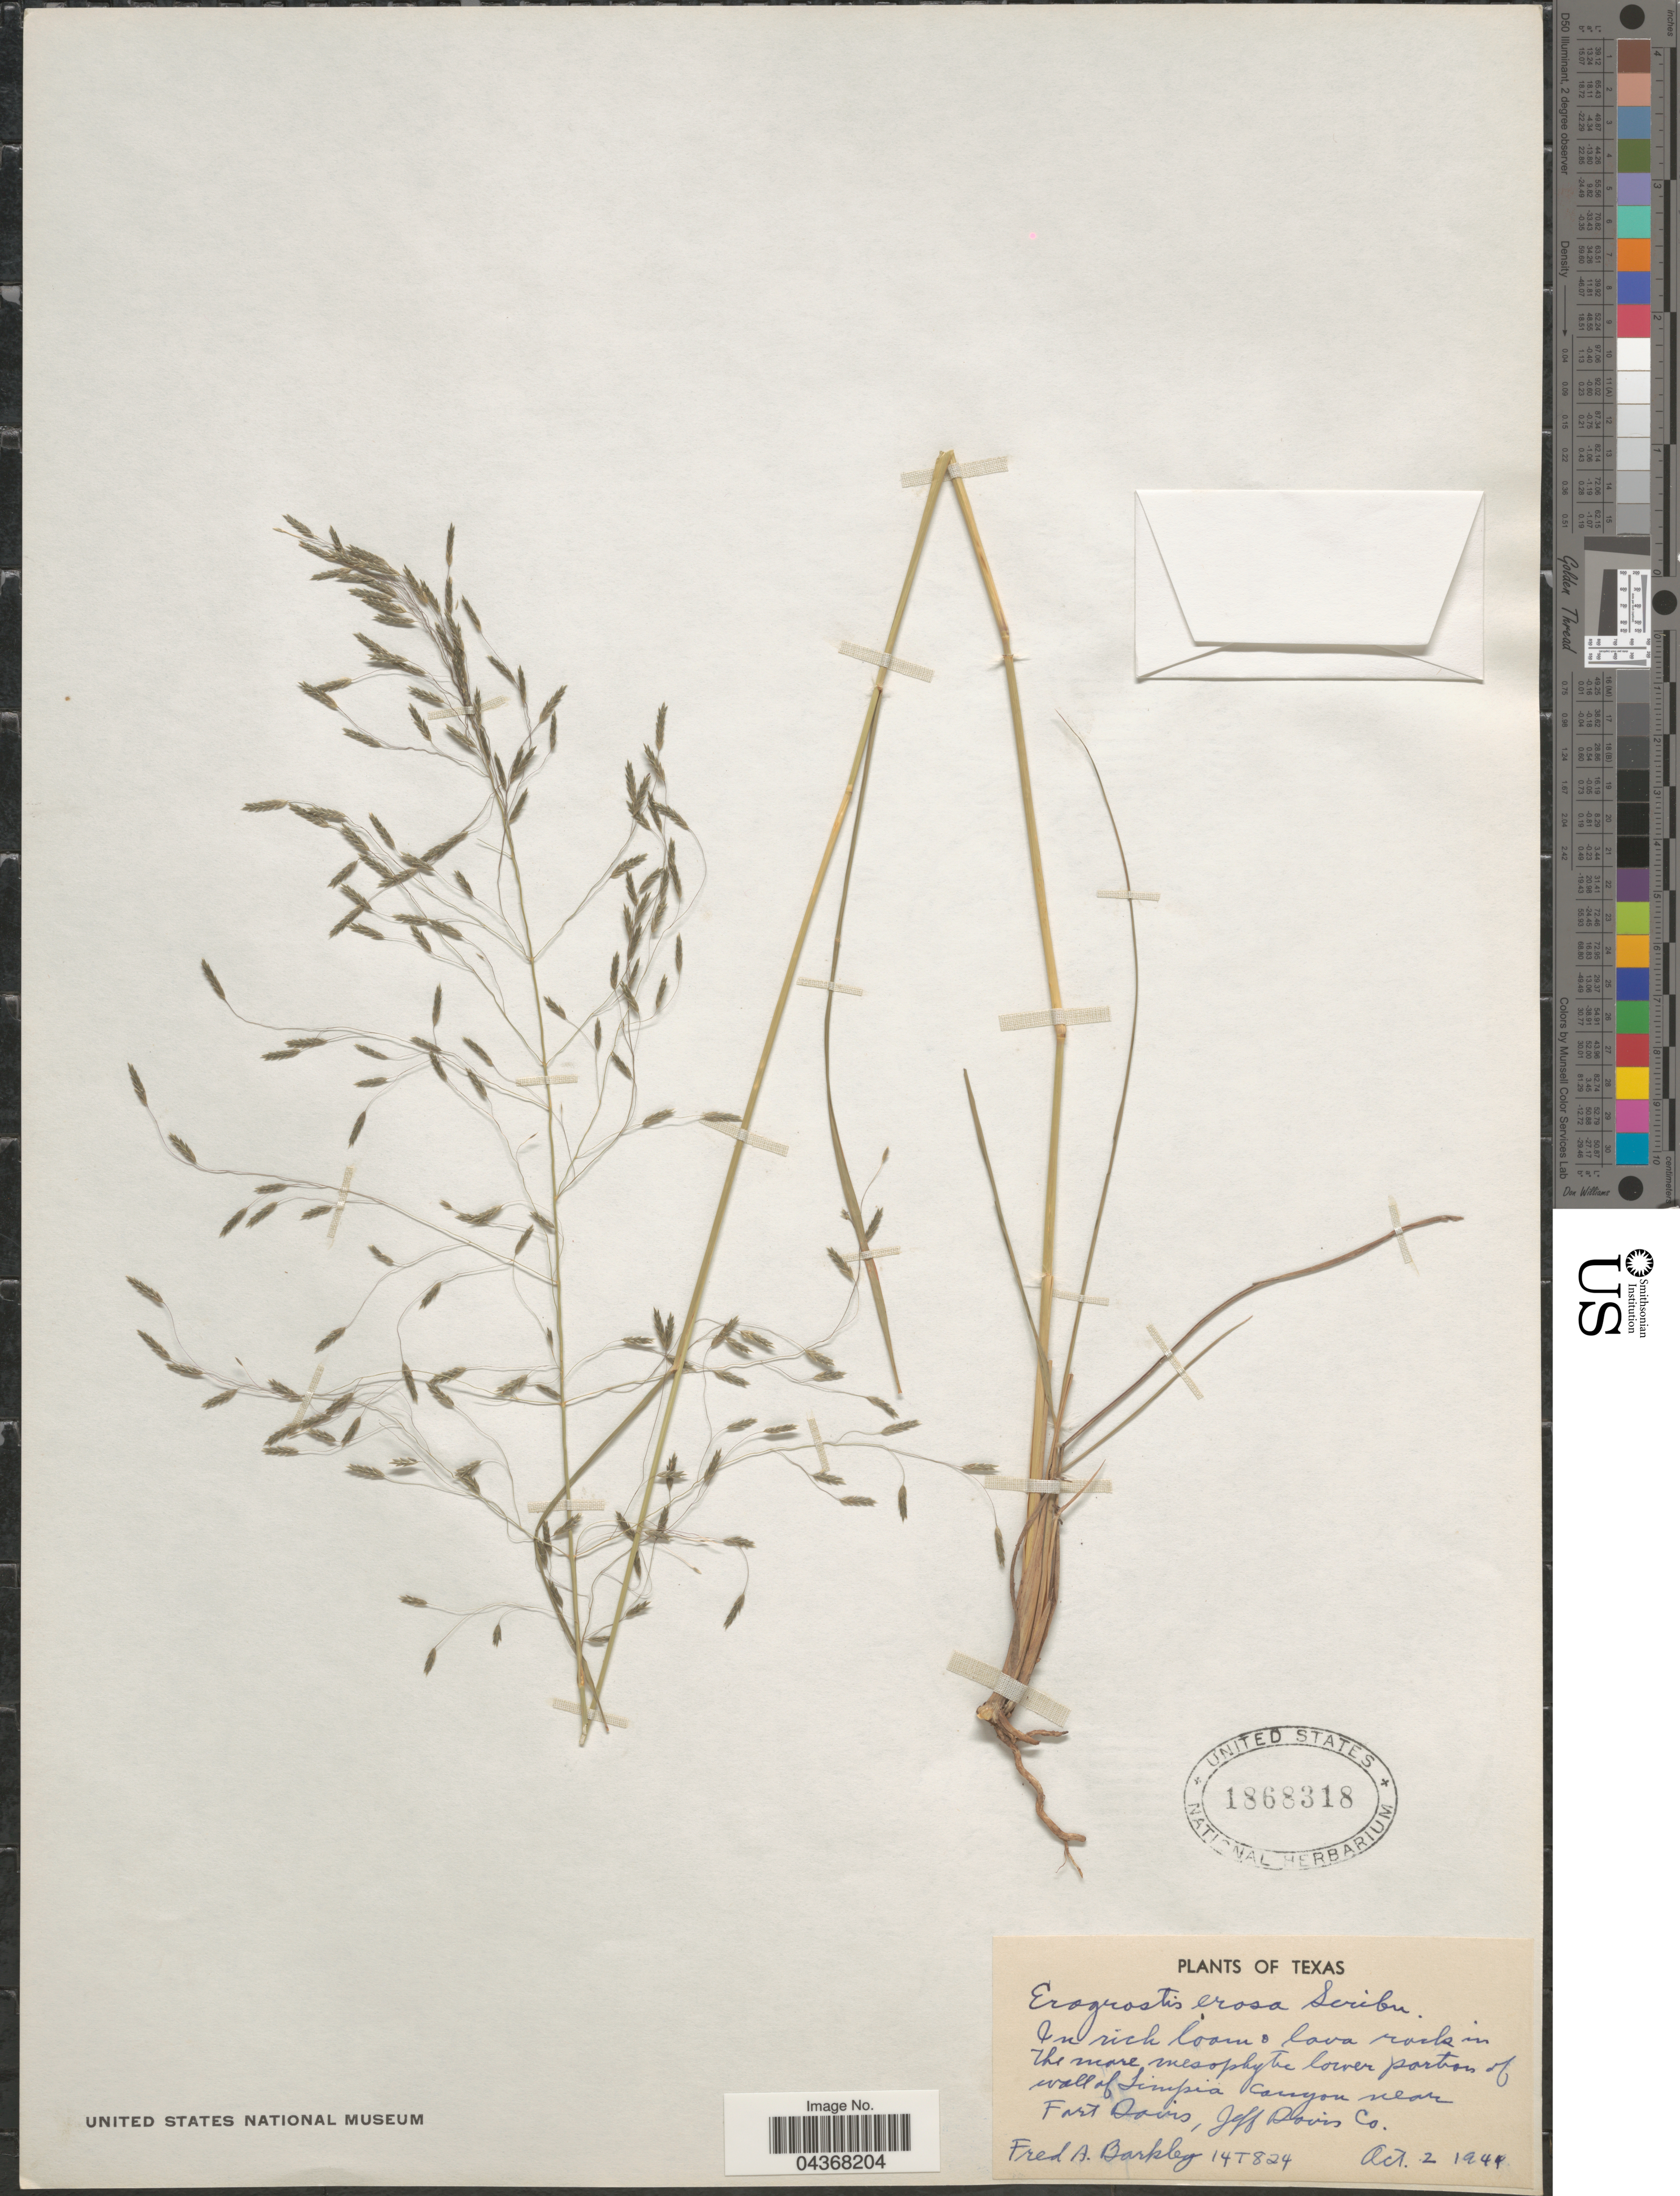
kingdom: Plantae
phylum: Tracheophyta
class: Liliopsida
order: Poales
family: Poaceae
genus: Eragrostis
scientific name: Eragrostis erosa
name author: Scribn. ex W.J. Beal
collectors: F. A. Barkley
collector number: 14T824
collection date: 1944-10-02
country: United States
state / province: Texas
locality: In the more mesophyte lower portion of wall of Limpia Canyon near Fort Davis, Jeff Davis Co.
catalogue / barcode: US 1868318